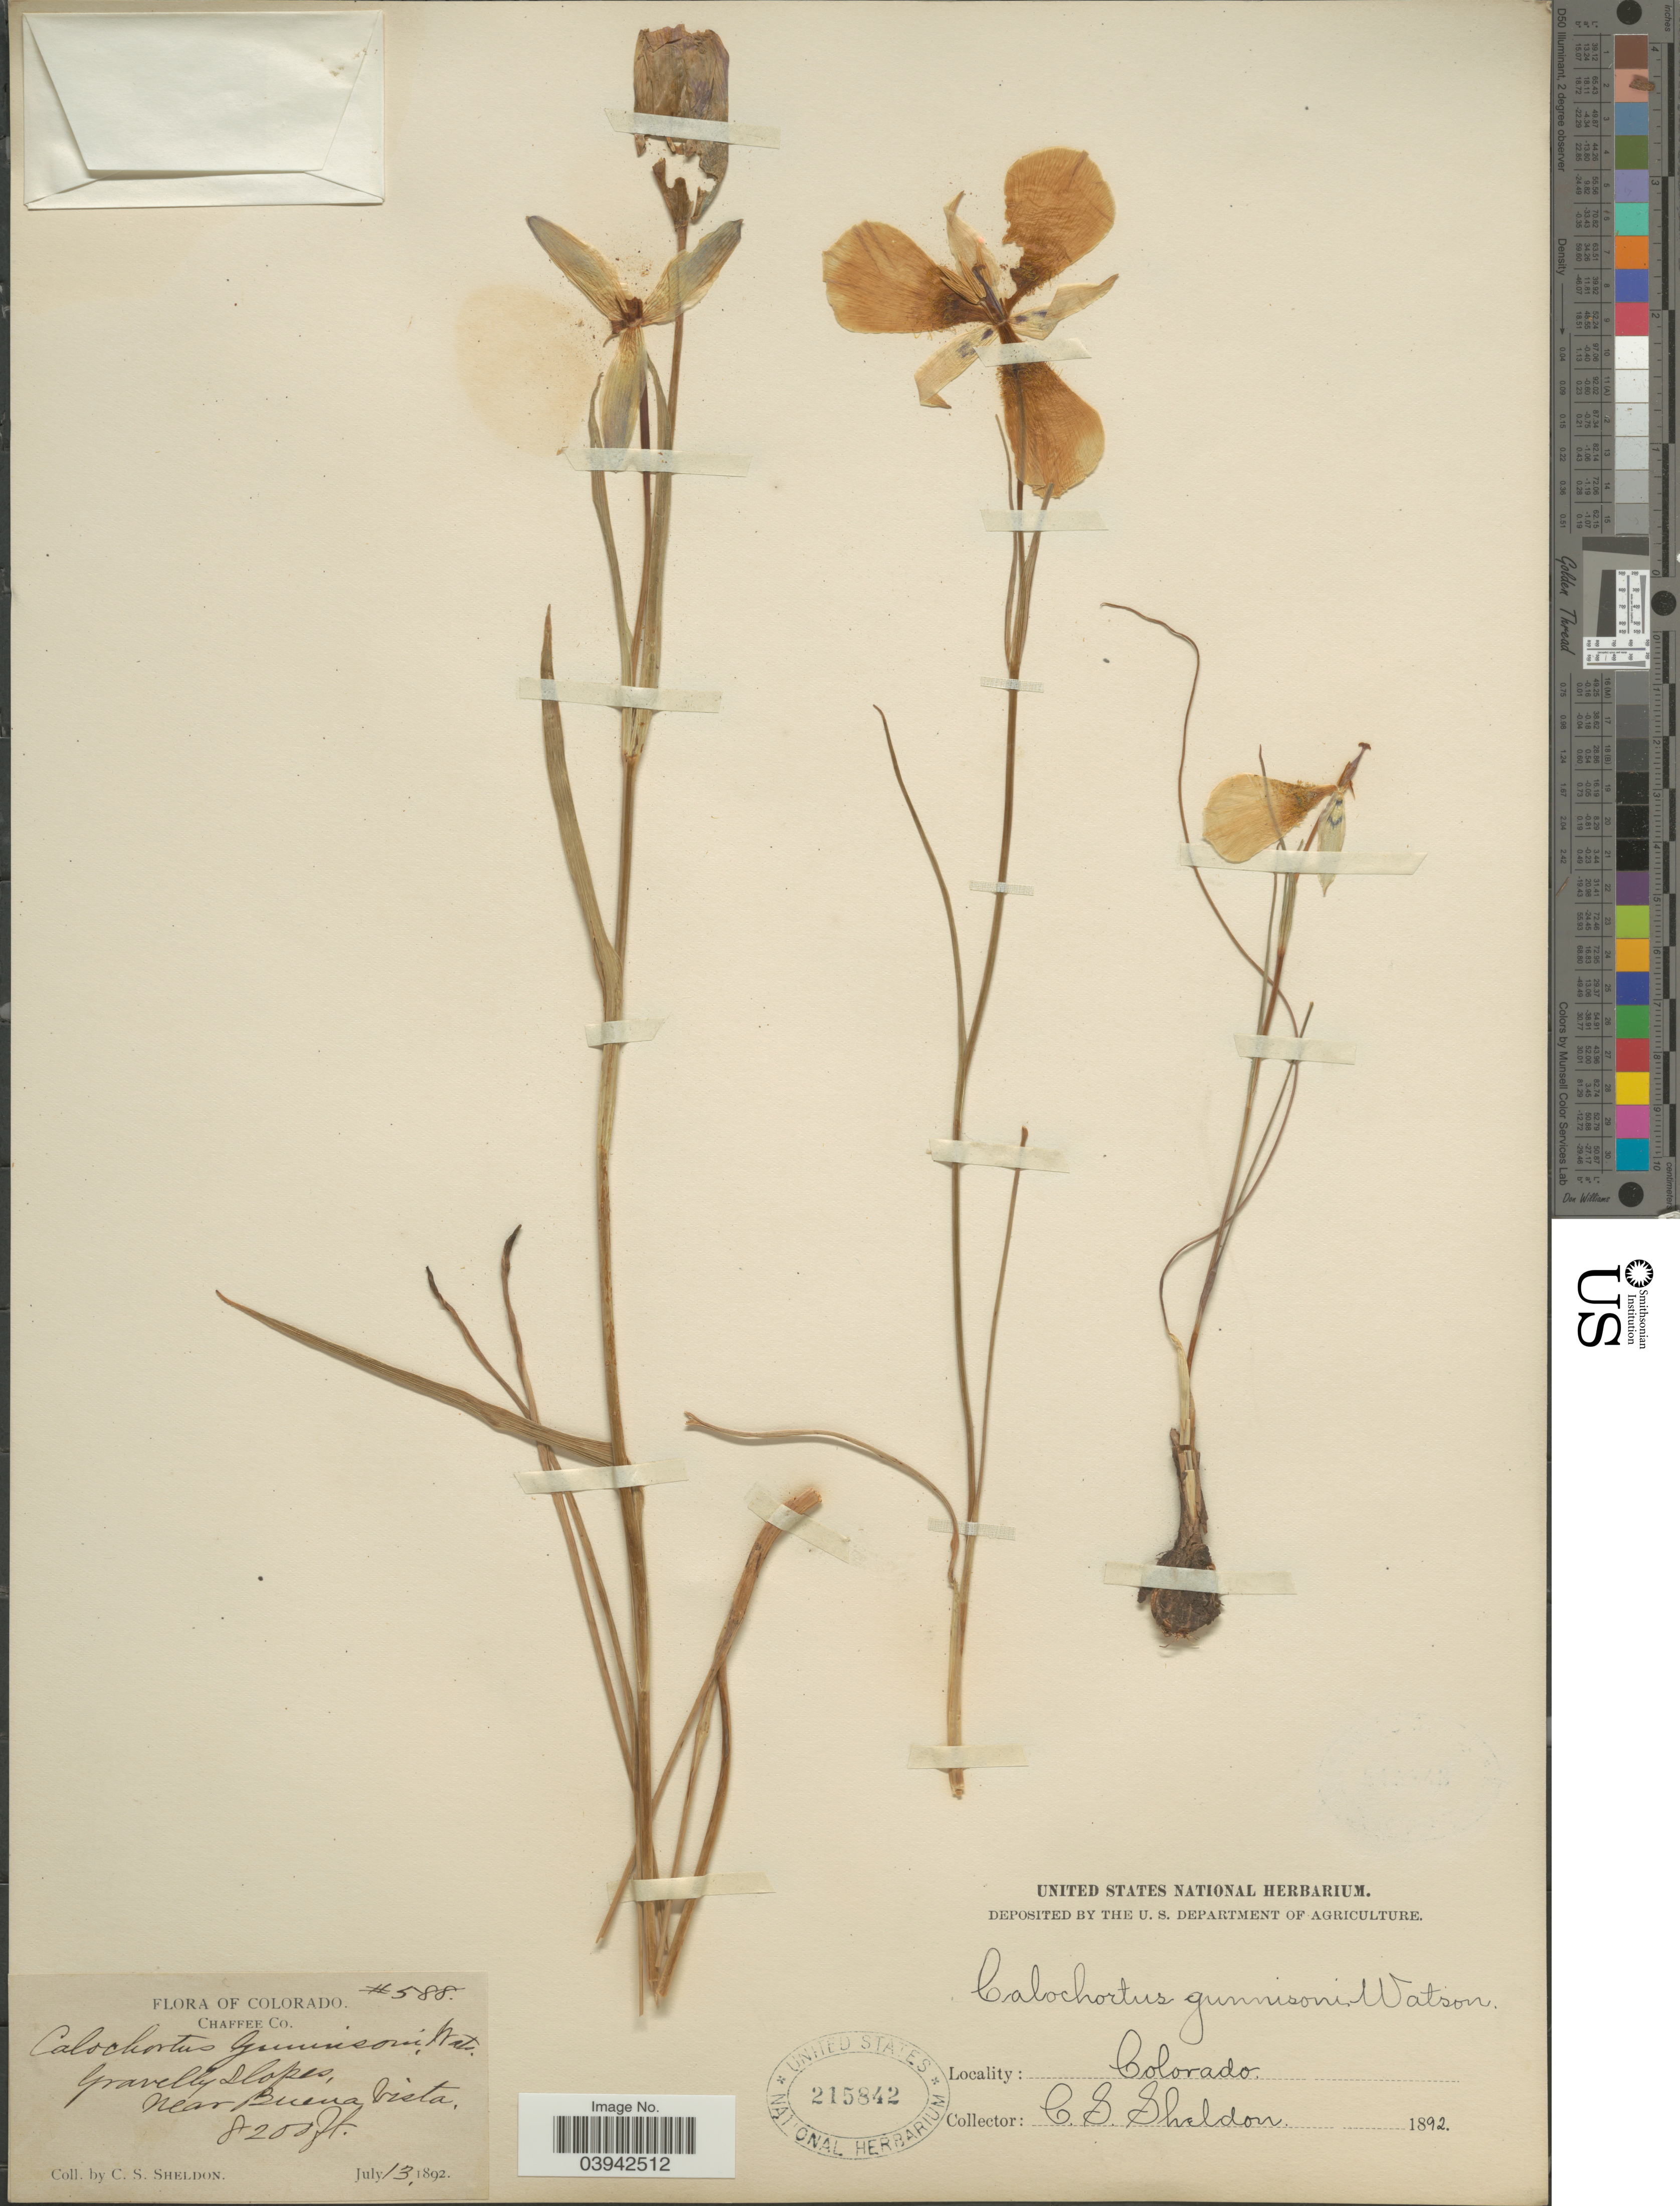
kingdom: Plantae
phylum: Tracheophyta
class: Liliopsida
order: Liliales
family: Liliaceae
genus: Calochortus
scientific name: Calochortus gunnisonii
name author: S. Watson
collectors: C. S. Sheldon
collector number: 588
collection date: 1892-07-13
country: United States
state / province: Colorado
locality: Chaffee Co. Gravelly slopes, near Buena Vista.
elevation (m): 2499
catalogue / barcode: US 215842